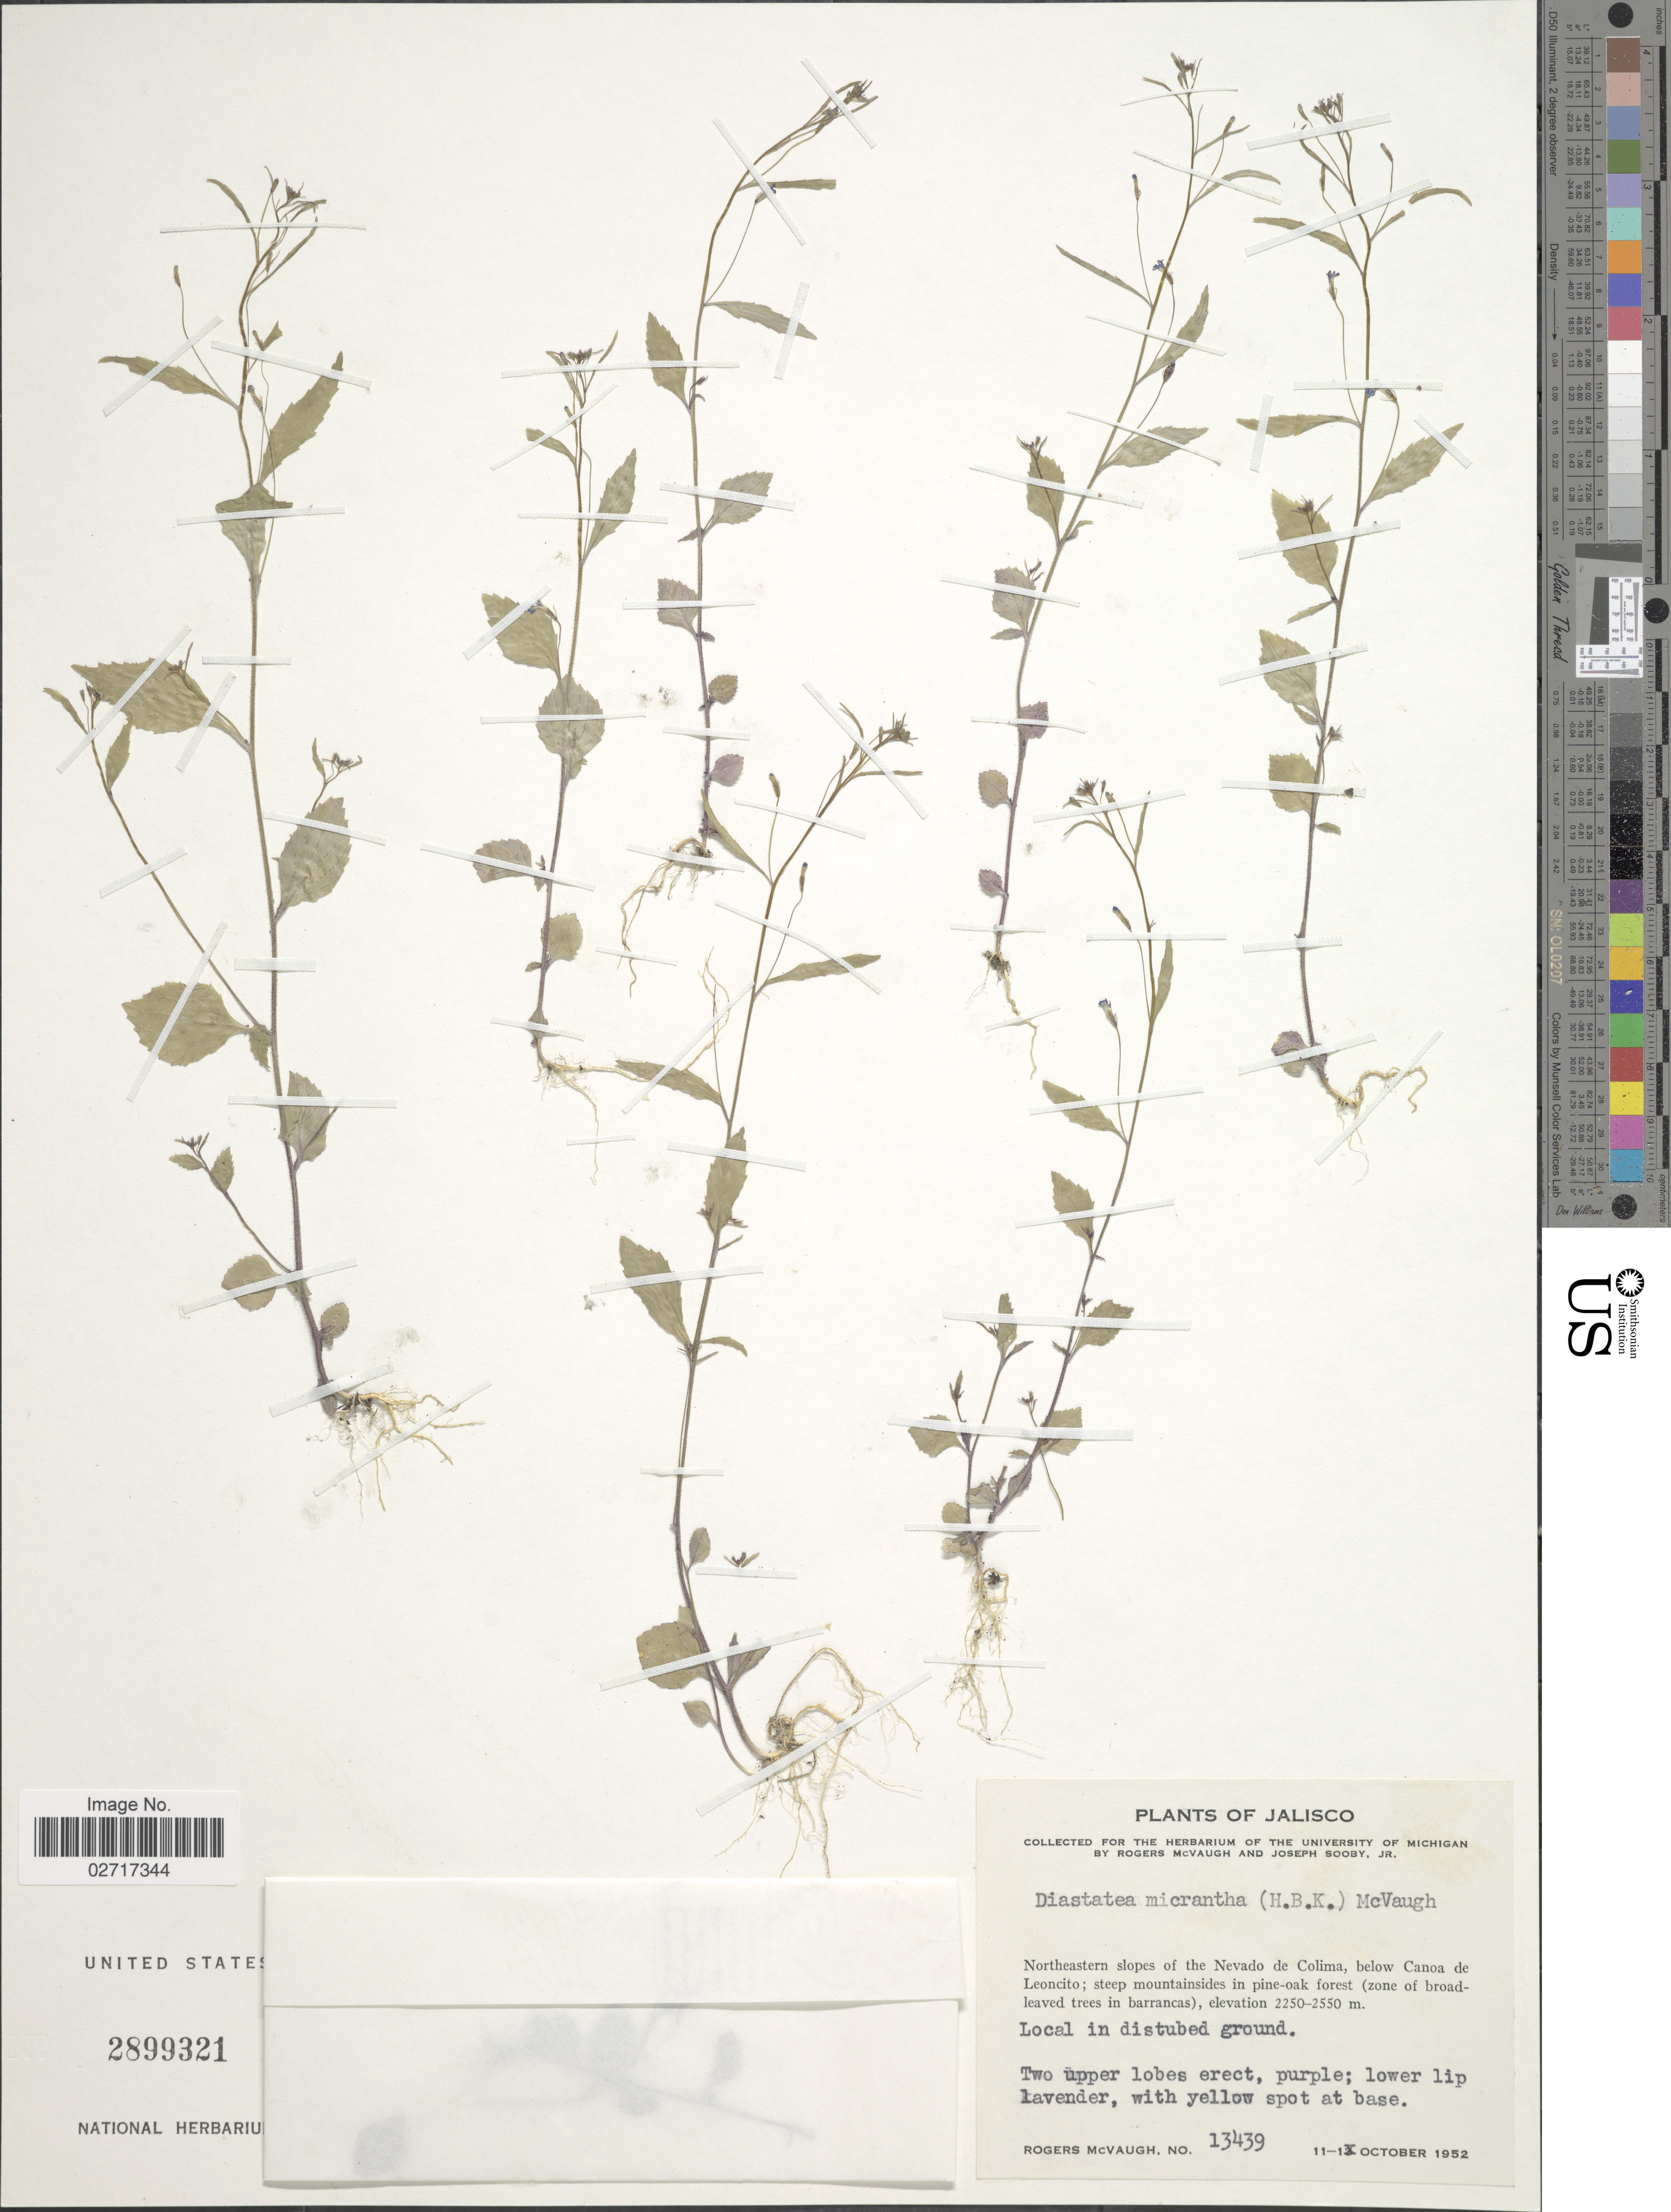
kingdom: Plantae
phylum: Tracheophyta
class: Magnoliopsida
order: Asterales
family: Campanulaceae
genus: Diastatea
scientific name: Diastatea micrantha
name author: (Kunth) McVaugh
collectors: R. McVaugh & J. Sooby Jr.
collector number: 13439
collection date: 1952-10-11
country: Mexico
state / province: Jalisco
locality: Northeastern slopes of the Nevado de Colima, below Canoa de Leoncito.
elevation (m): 2250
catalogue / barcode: US 2899321